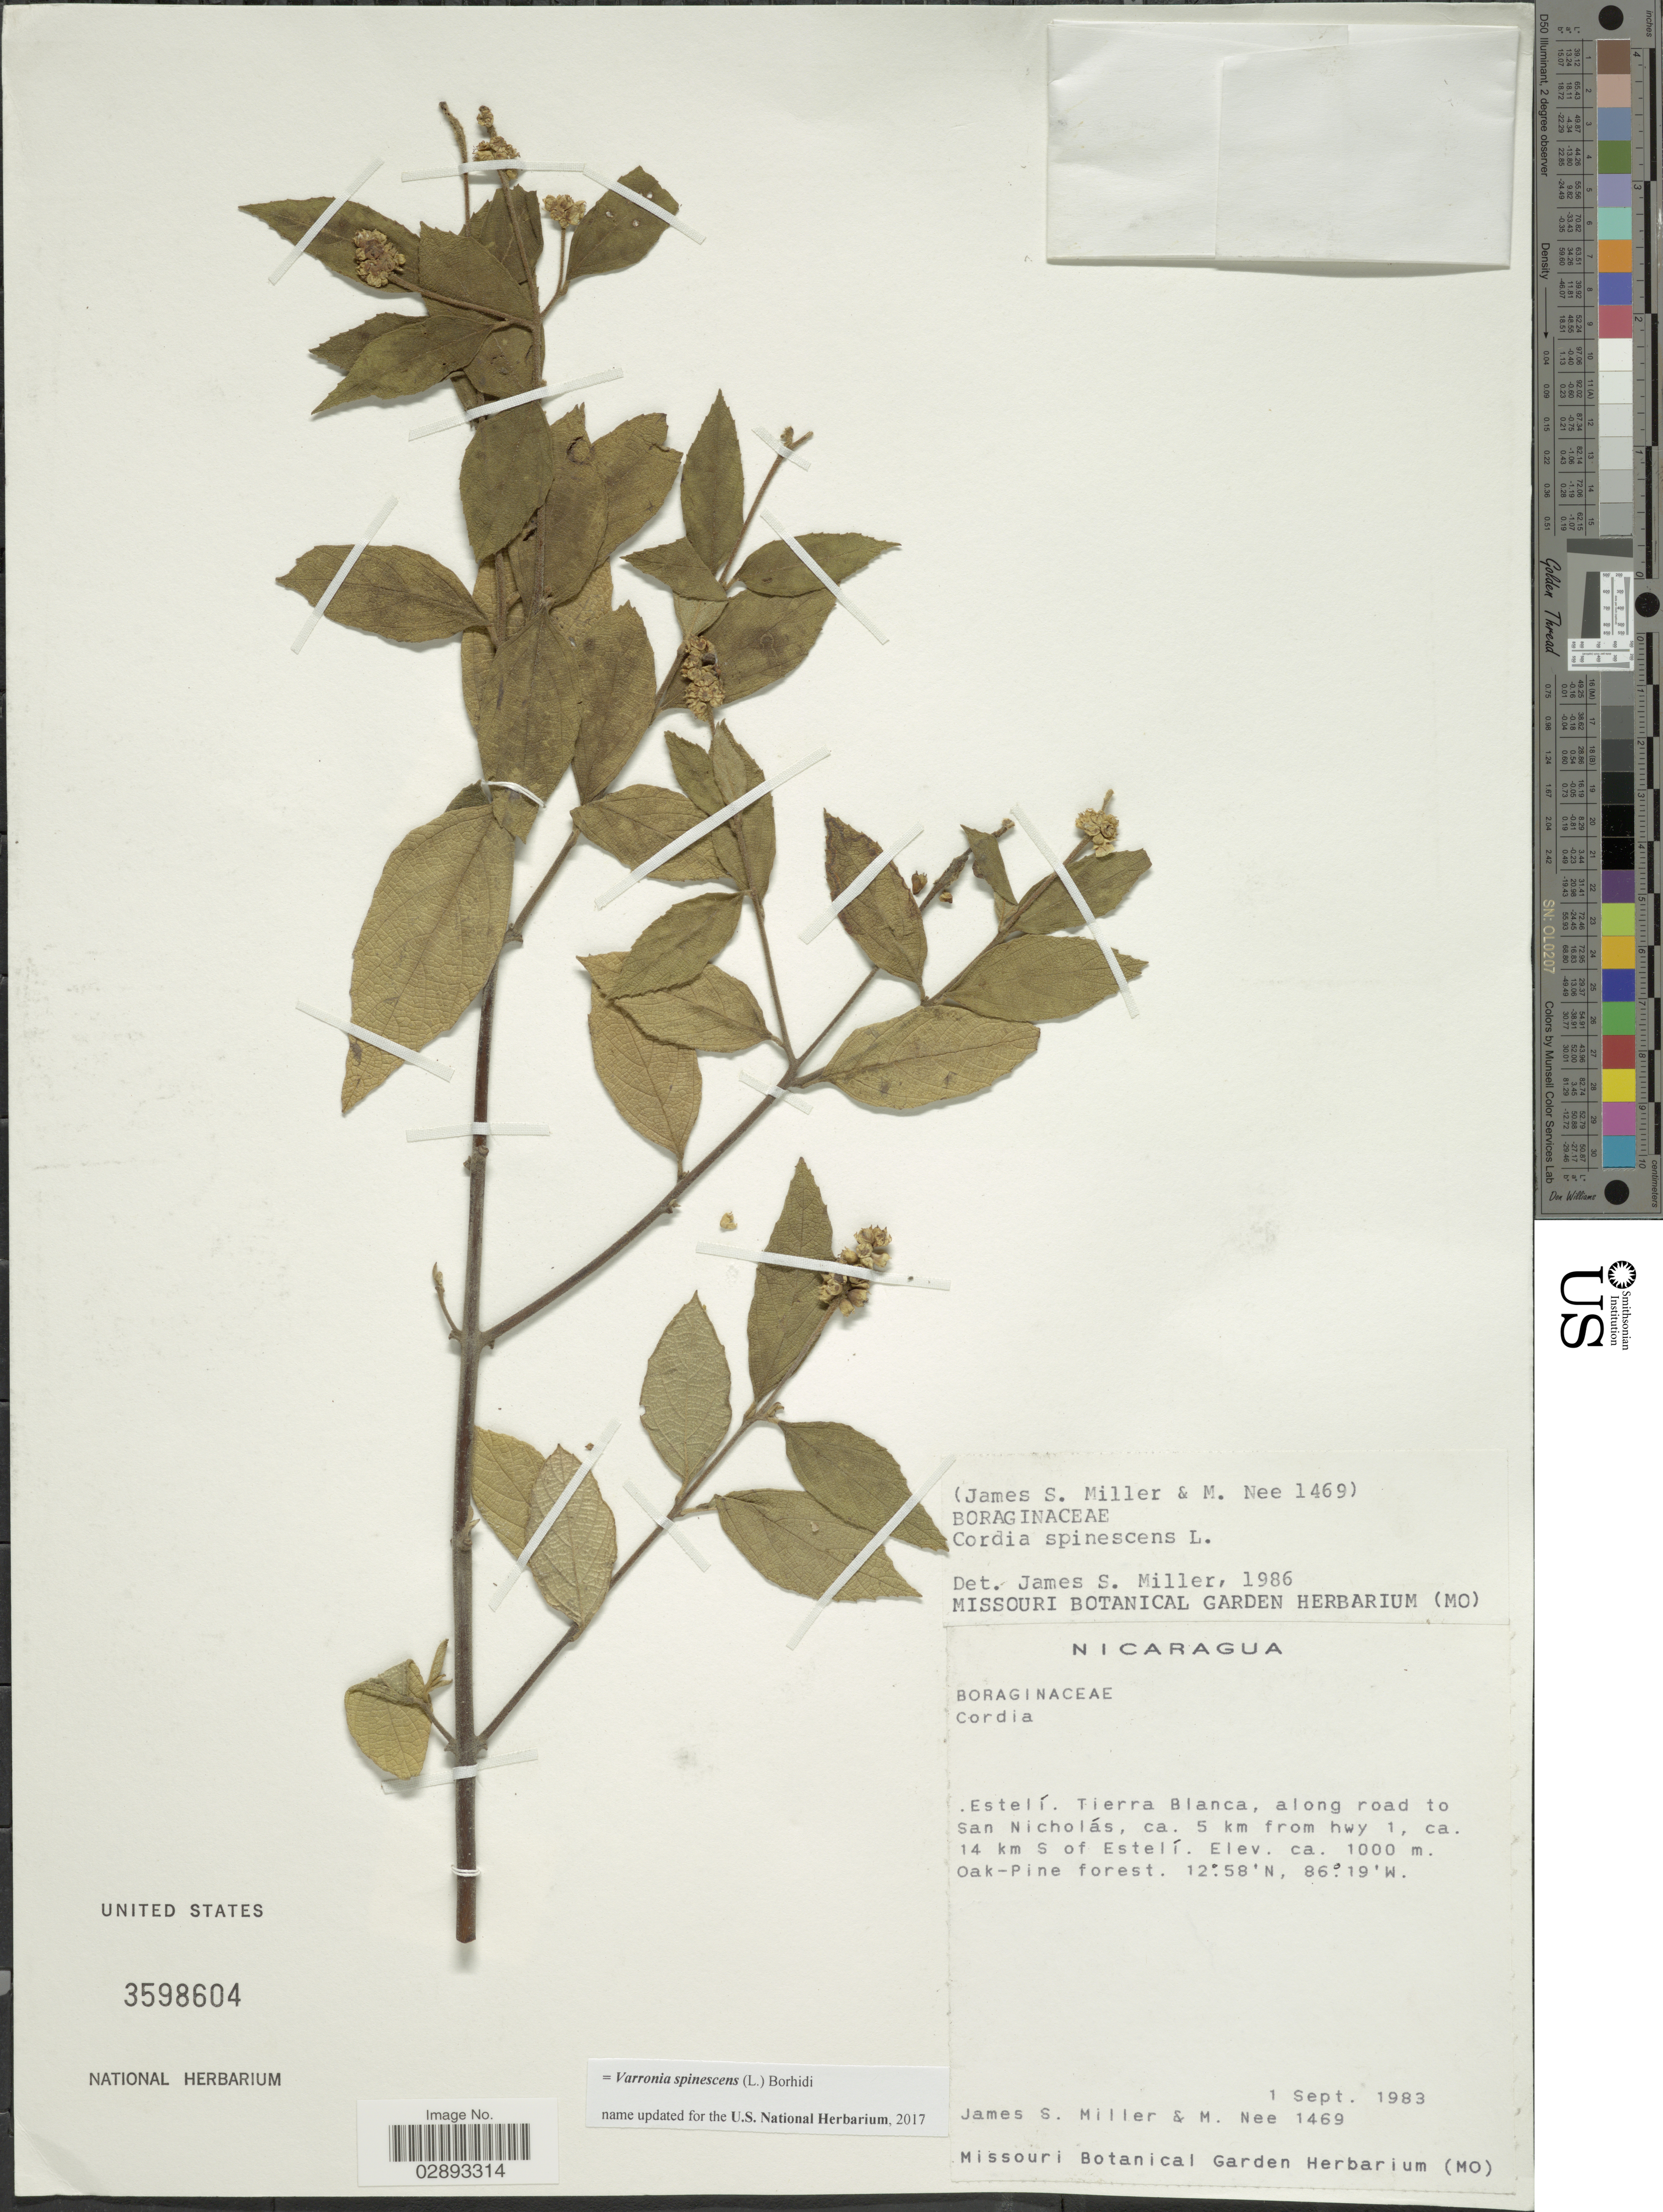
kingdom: Plantae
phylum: Tracheophyta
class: Magnoliopsida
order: Boraginales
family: Cordiaceae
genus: Varronia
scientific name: Varronia spinescens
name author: (L.) Borhidi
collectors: J. S. Miller & M. Nee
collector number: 1469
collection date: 1983-09-01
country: Nicaragua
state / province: Esteli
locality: Estelí, Tierra Blanca, along road to San Nicolás, ca. 5 km from hwy 1, ca. 14 km S of Estelí.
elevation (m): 1000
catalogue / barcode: US 3598604